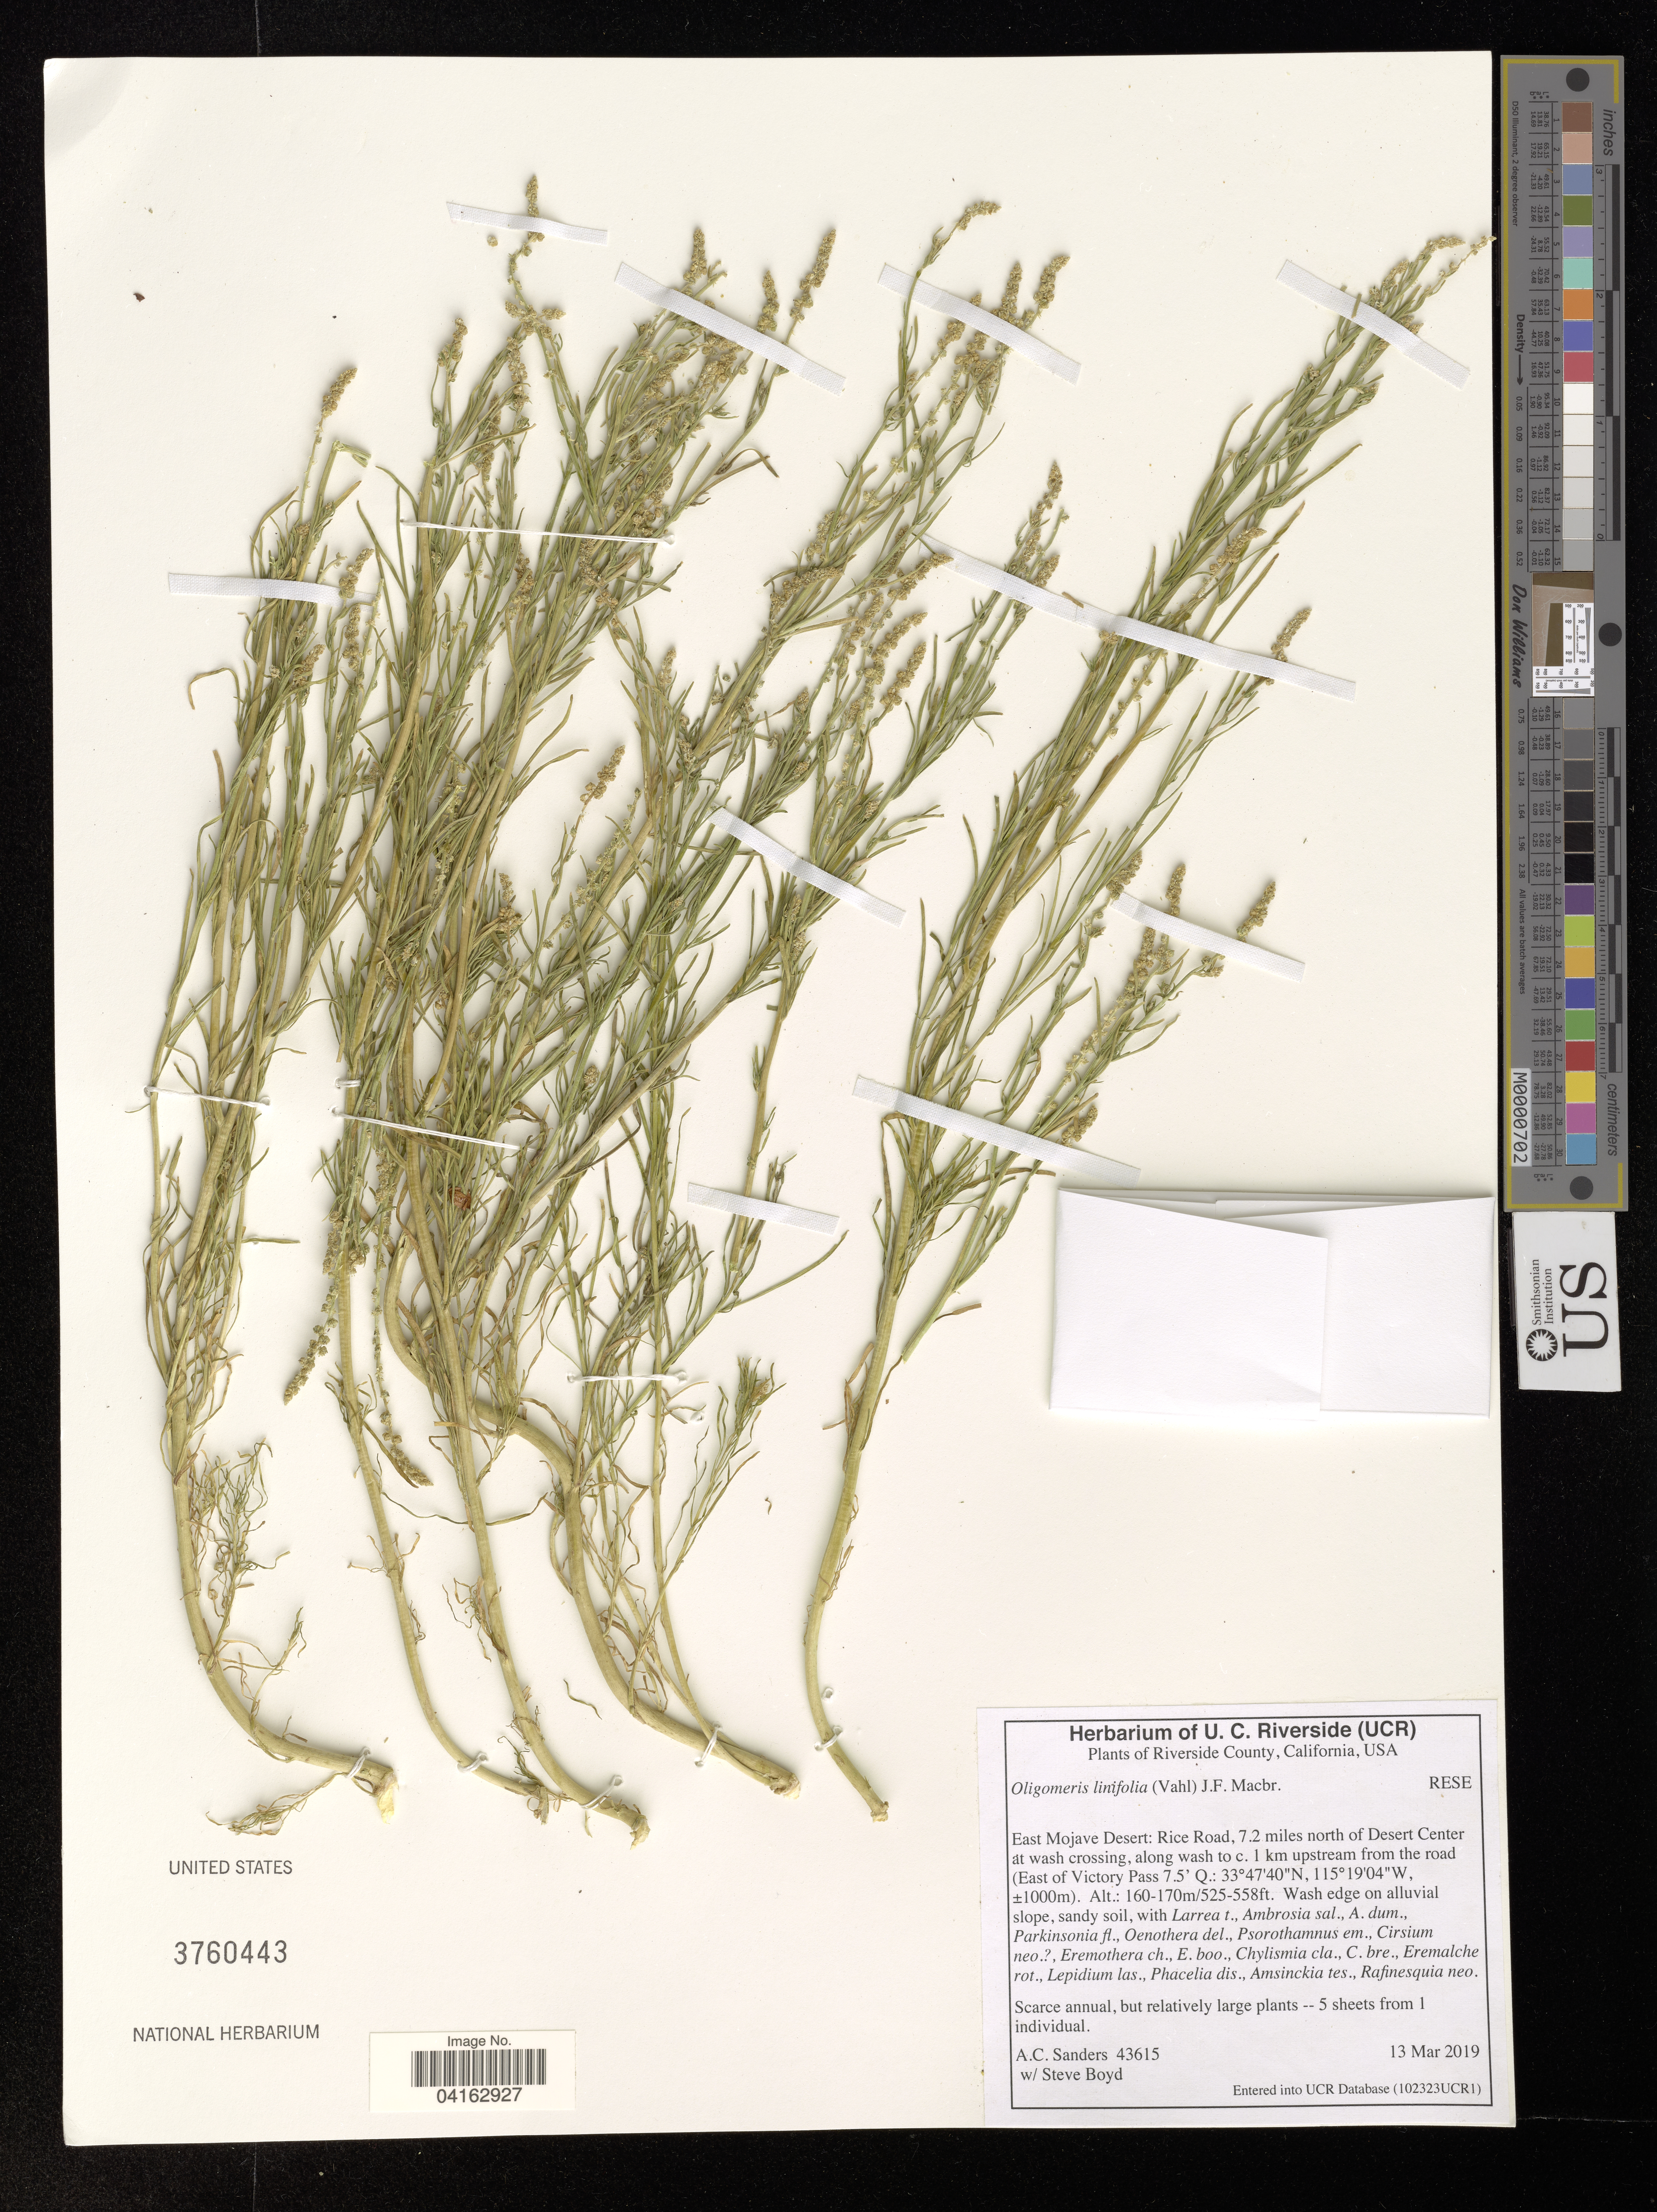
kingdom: Plantae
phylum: Tracheophyta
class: Magnoliopsida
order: Brassicales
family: Resedaceae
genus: Oligomeris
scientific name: Oligomeris linifolia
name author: (Vahl) J.F. Macbr.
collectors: A. Sanders & S. Boyd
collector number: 43615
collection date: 2019-03-13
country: United States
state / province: California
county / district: Riverside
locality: Riverside County. East Mojave Desert: Rice Road, 7.2 miles north of Desert Center at wash crossing, along wash to c. 1 km upstream from the road.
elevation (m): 160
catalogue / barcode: US 3760443